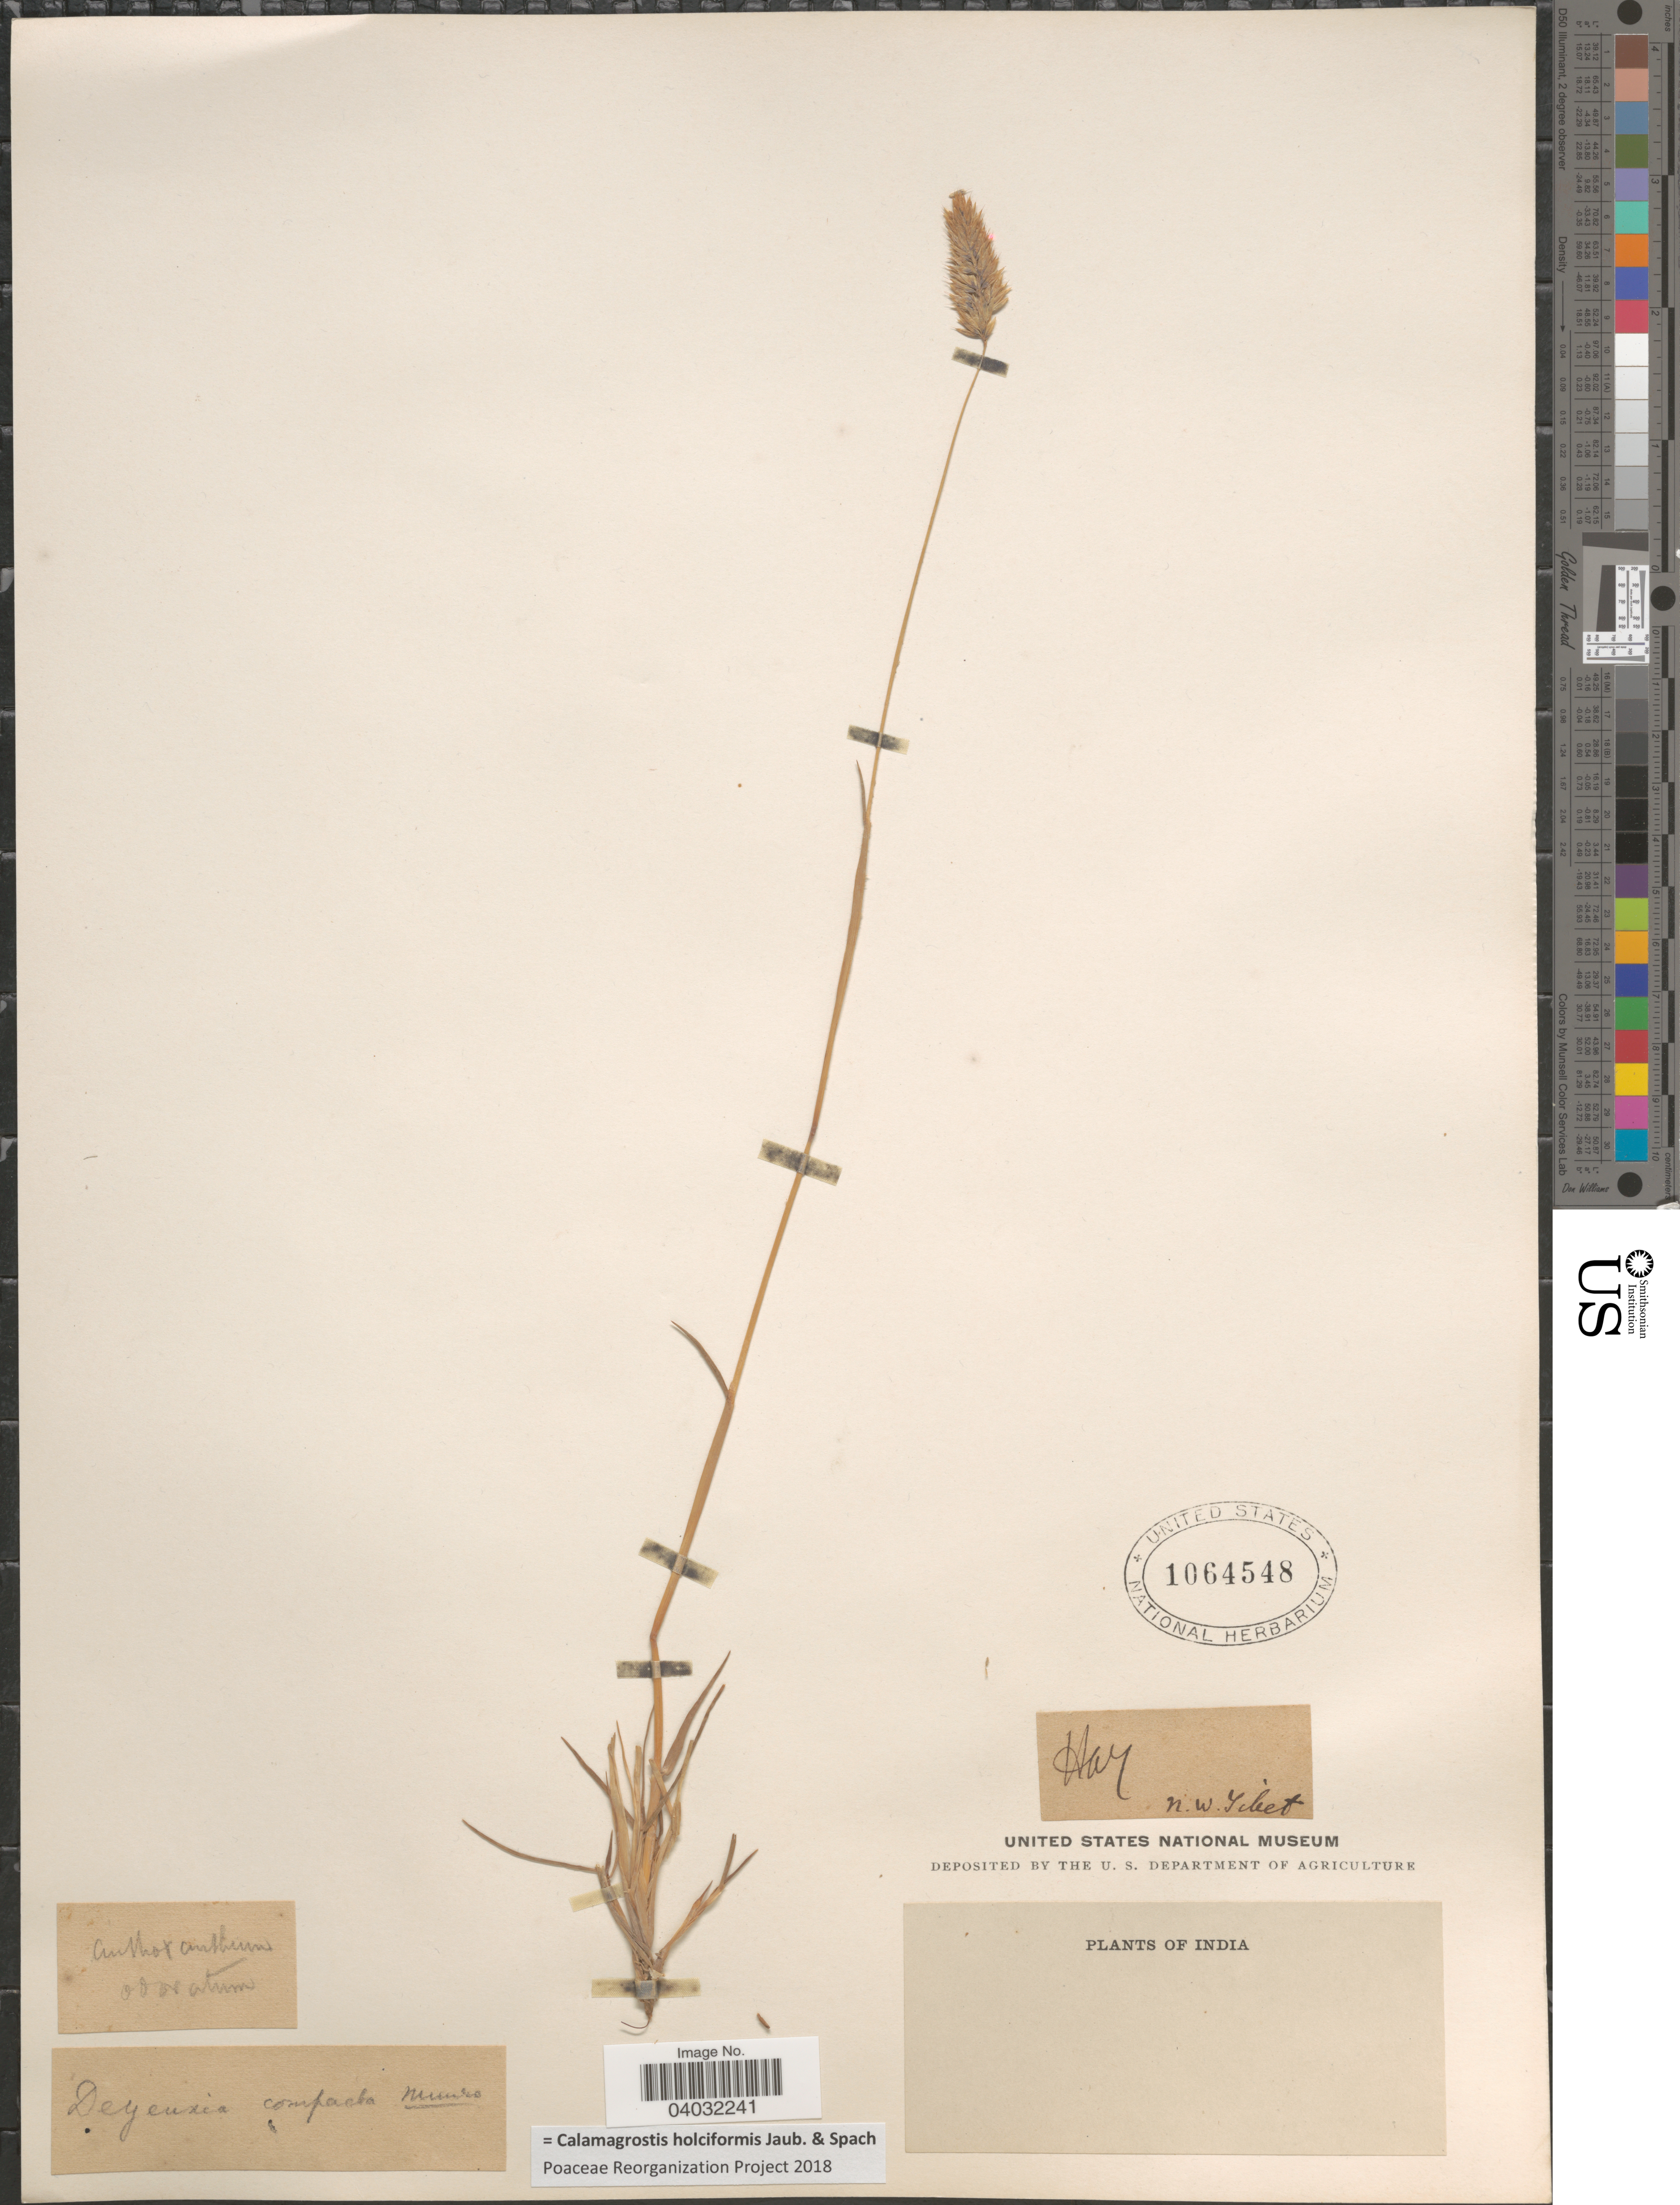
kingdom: Plantae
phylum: Tracheophyta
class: Liliopsida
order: Poales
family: Poaceae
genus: Calamagrostis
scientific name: Calamagrostis holciformis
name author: Jaub. & Spach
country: India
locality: N.w. Tibet.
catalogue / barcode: US 1064548